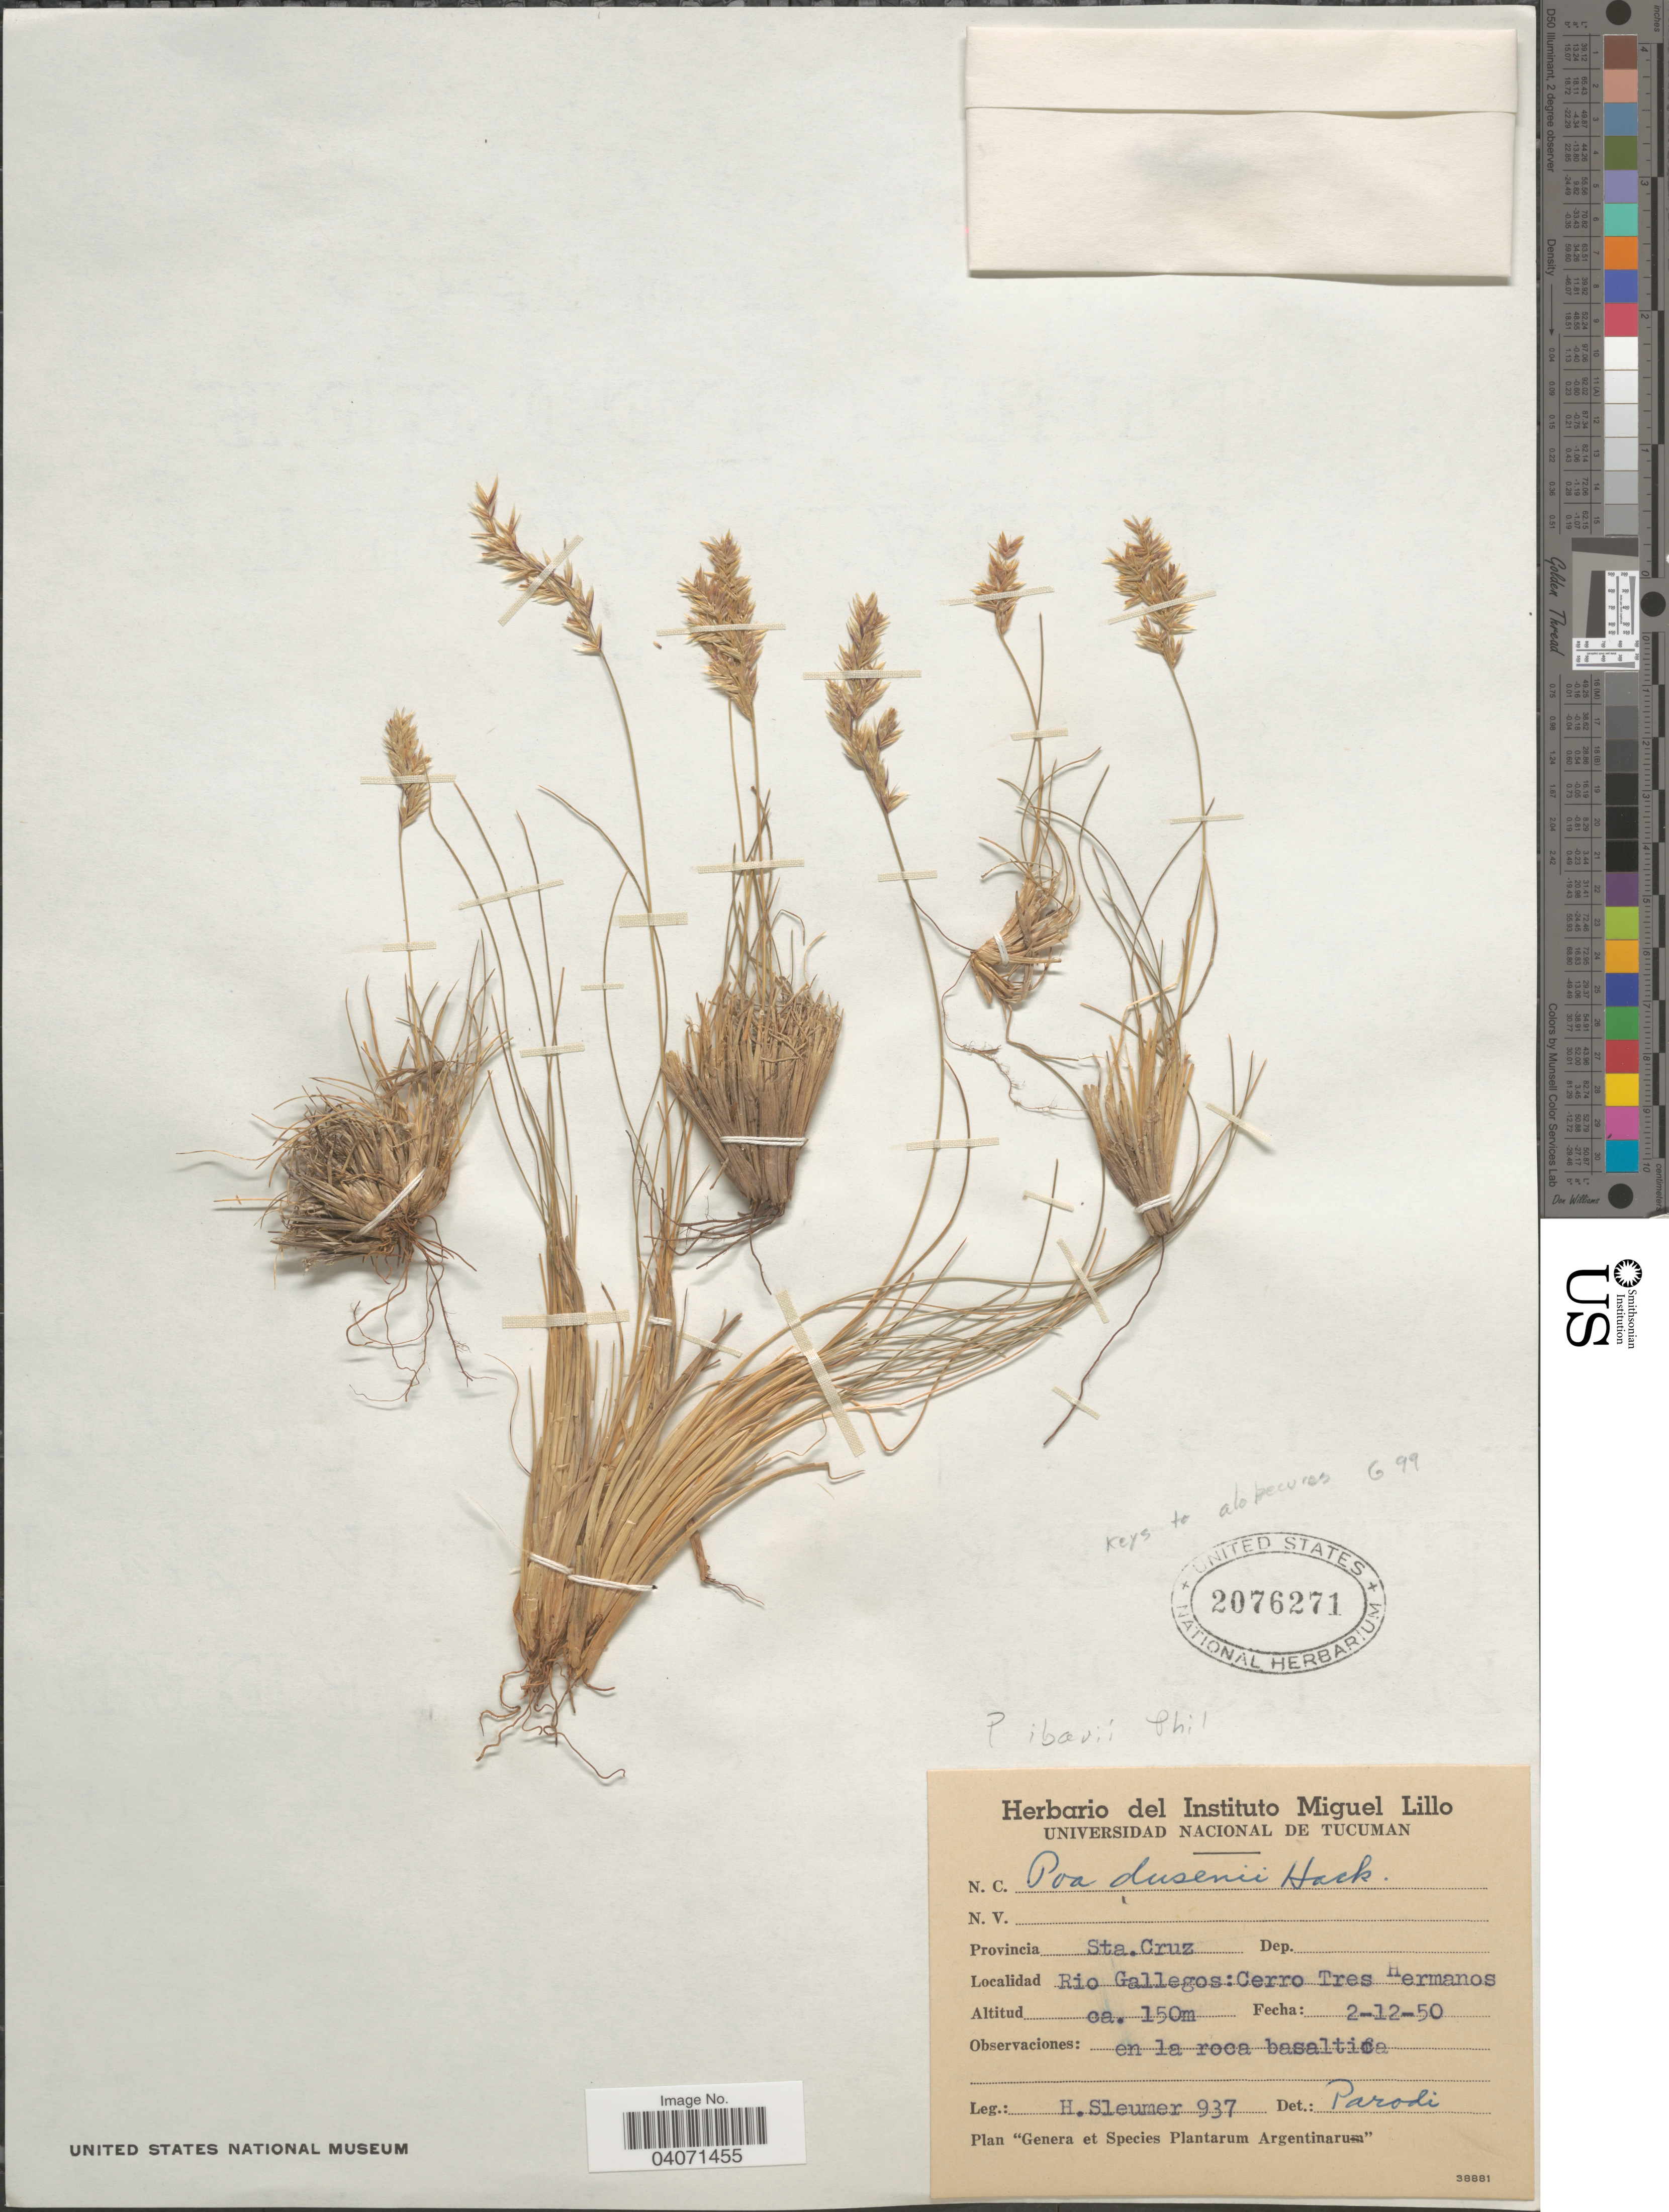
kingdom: Plantae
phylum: Tracheophyta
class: Liliopsida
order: Poales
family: Poaceae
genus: Poa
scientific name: Poa spiciformis var. spiciformis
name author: Steud.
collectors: H. O. Sleumer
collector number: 937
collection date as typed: Transcribed d/m/y: 2/12/50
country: Argentina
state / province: Santa Cruz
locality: Rio Gallegos: Cerro Tres Hermanos.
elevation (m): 150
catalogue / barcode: US 2076271